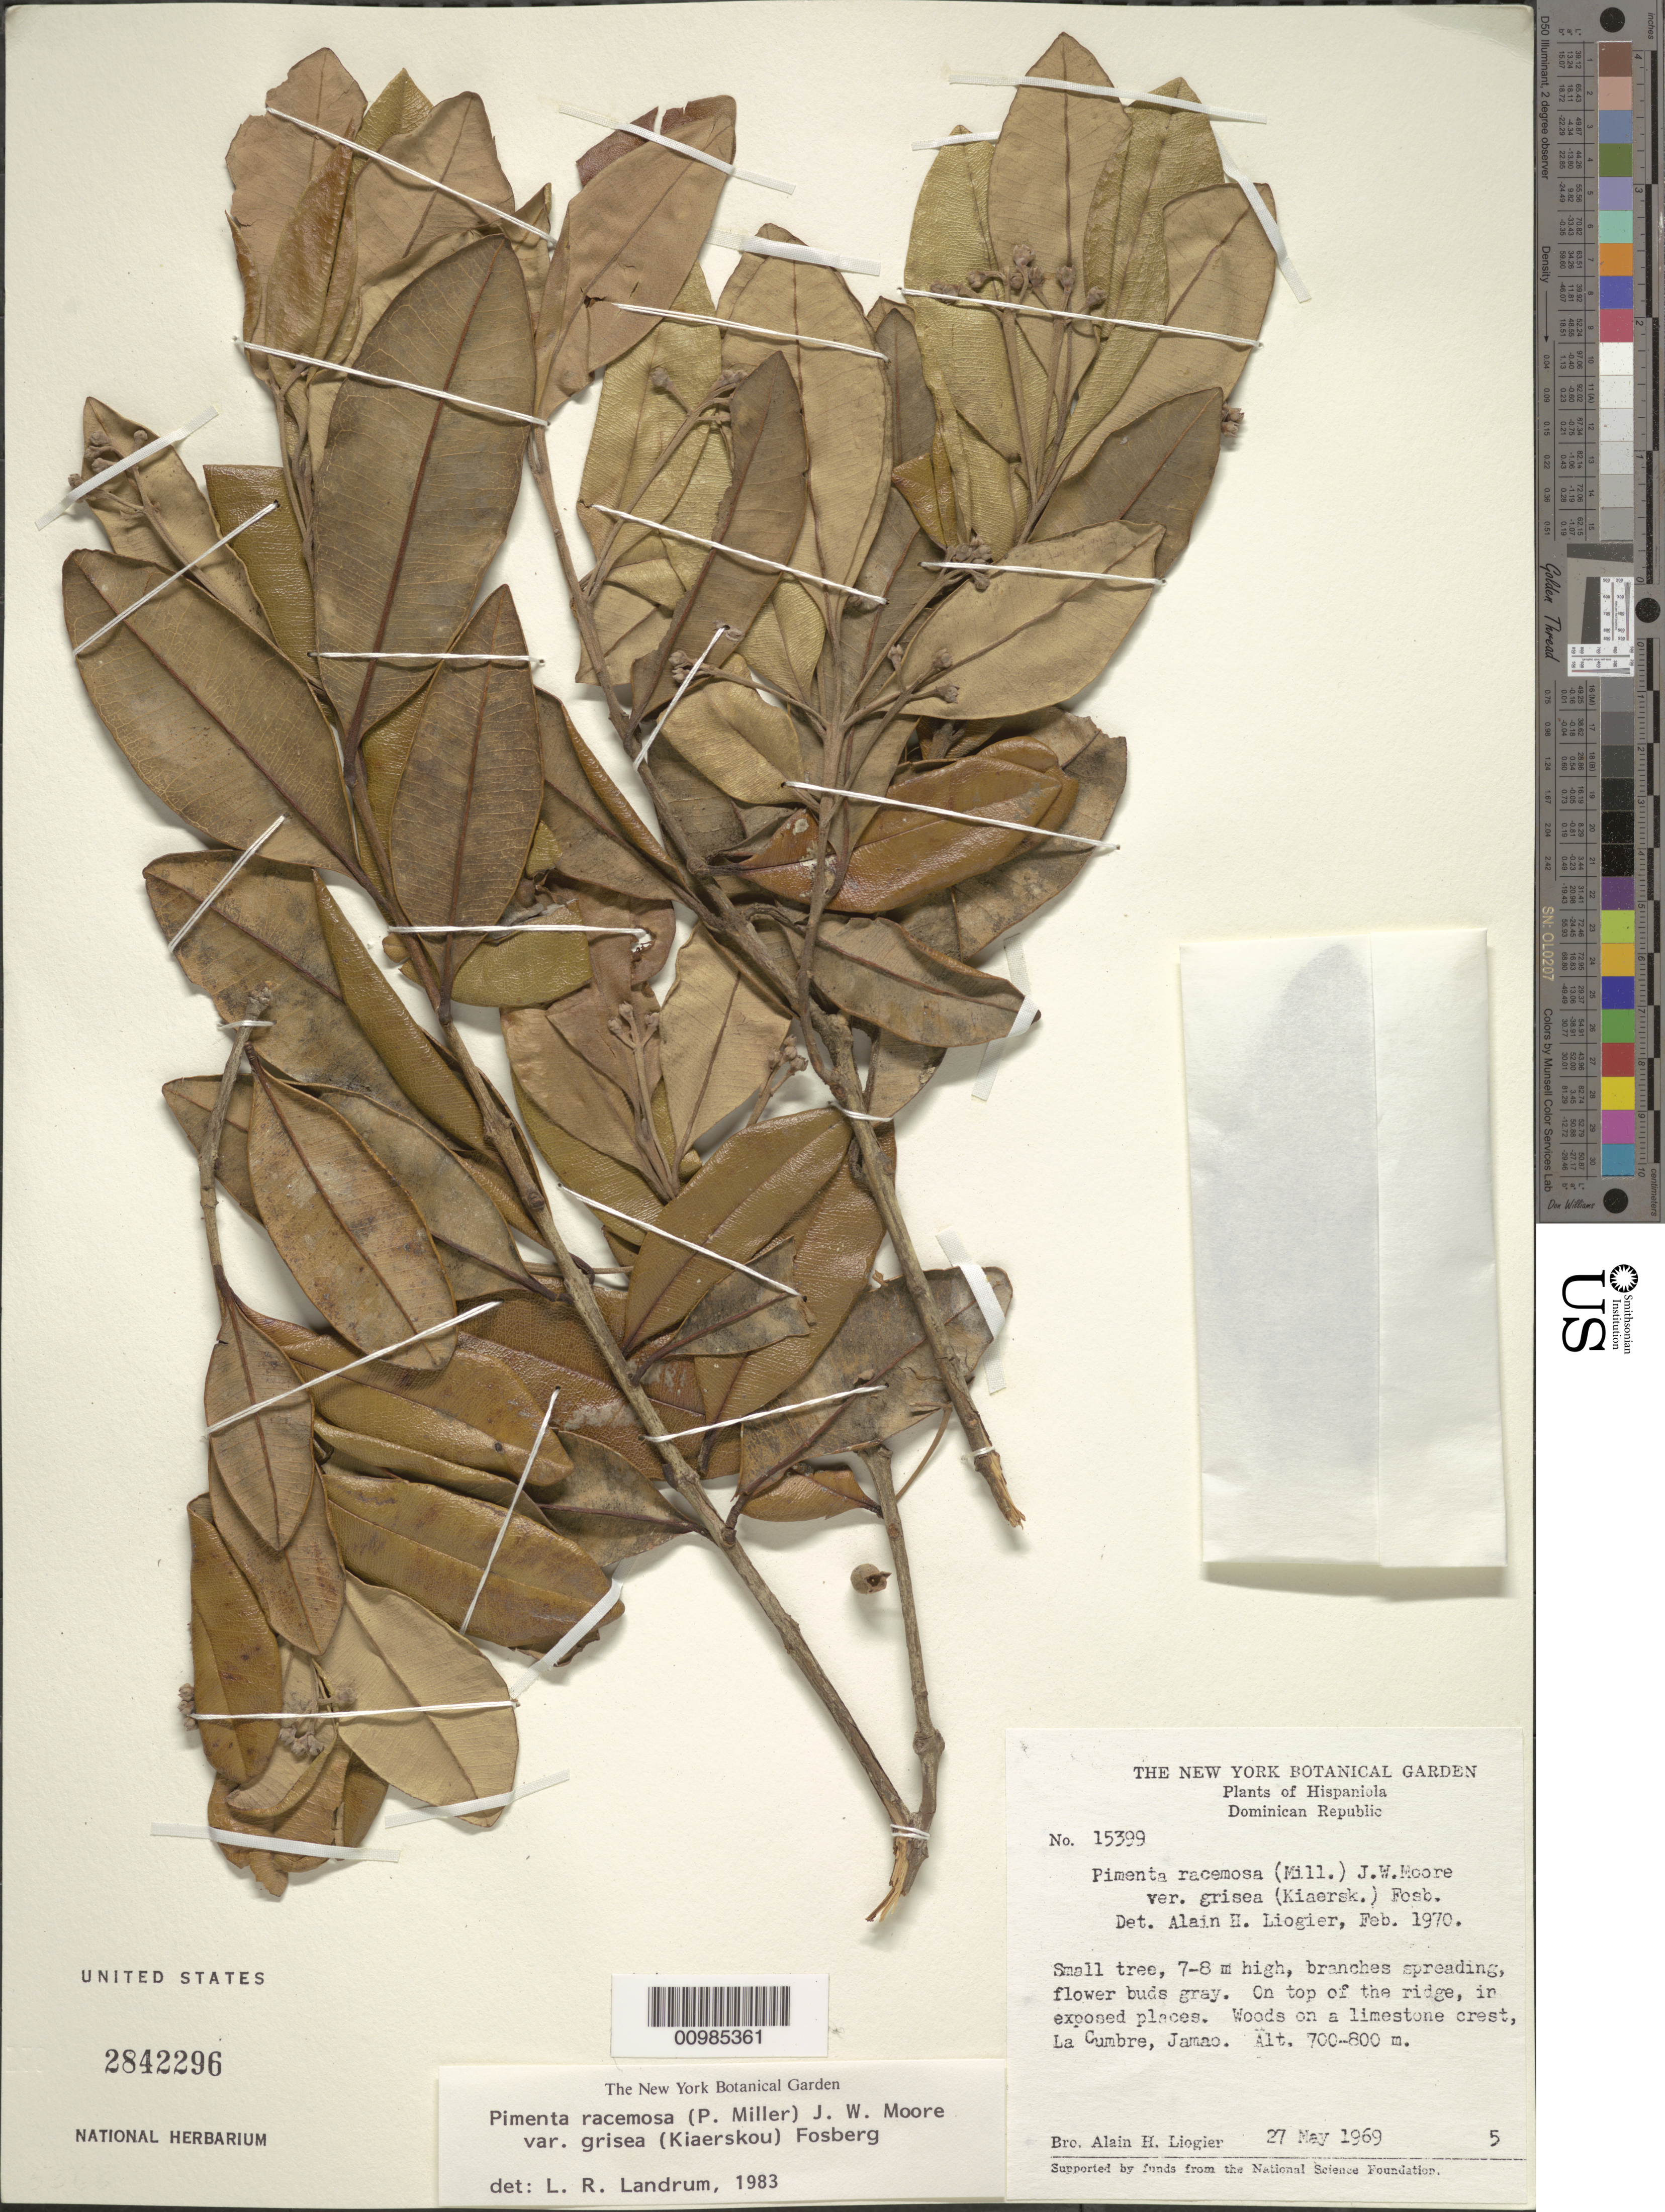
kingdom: Plantae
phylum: Tracheophyta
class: Magnoliopsida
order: Myrtales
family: Myrtaceae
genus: Pimenta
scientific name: Pimenta racemosa var. grisea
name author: (Kiaersk.) Fosberg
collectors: A. H. Liogier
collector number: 15399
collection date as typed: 27 May 1969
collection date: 1969-05-27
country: Dominican Republic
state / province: Espaillat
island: Hispaniola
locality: La Cumbre, Jamao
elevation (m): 700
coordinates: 0 N, 0 E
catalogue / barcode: US 2842296